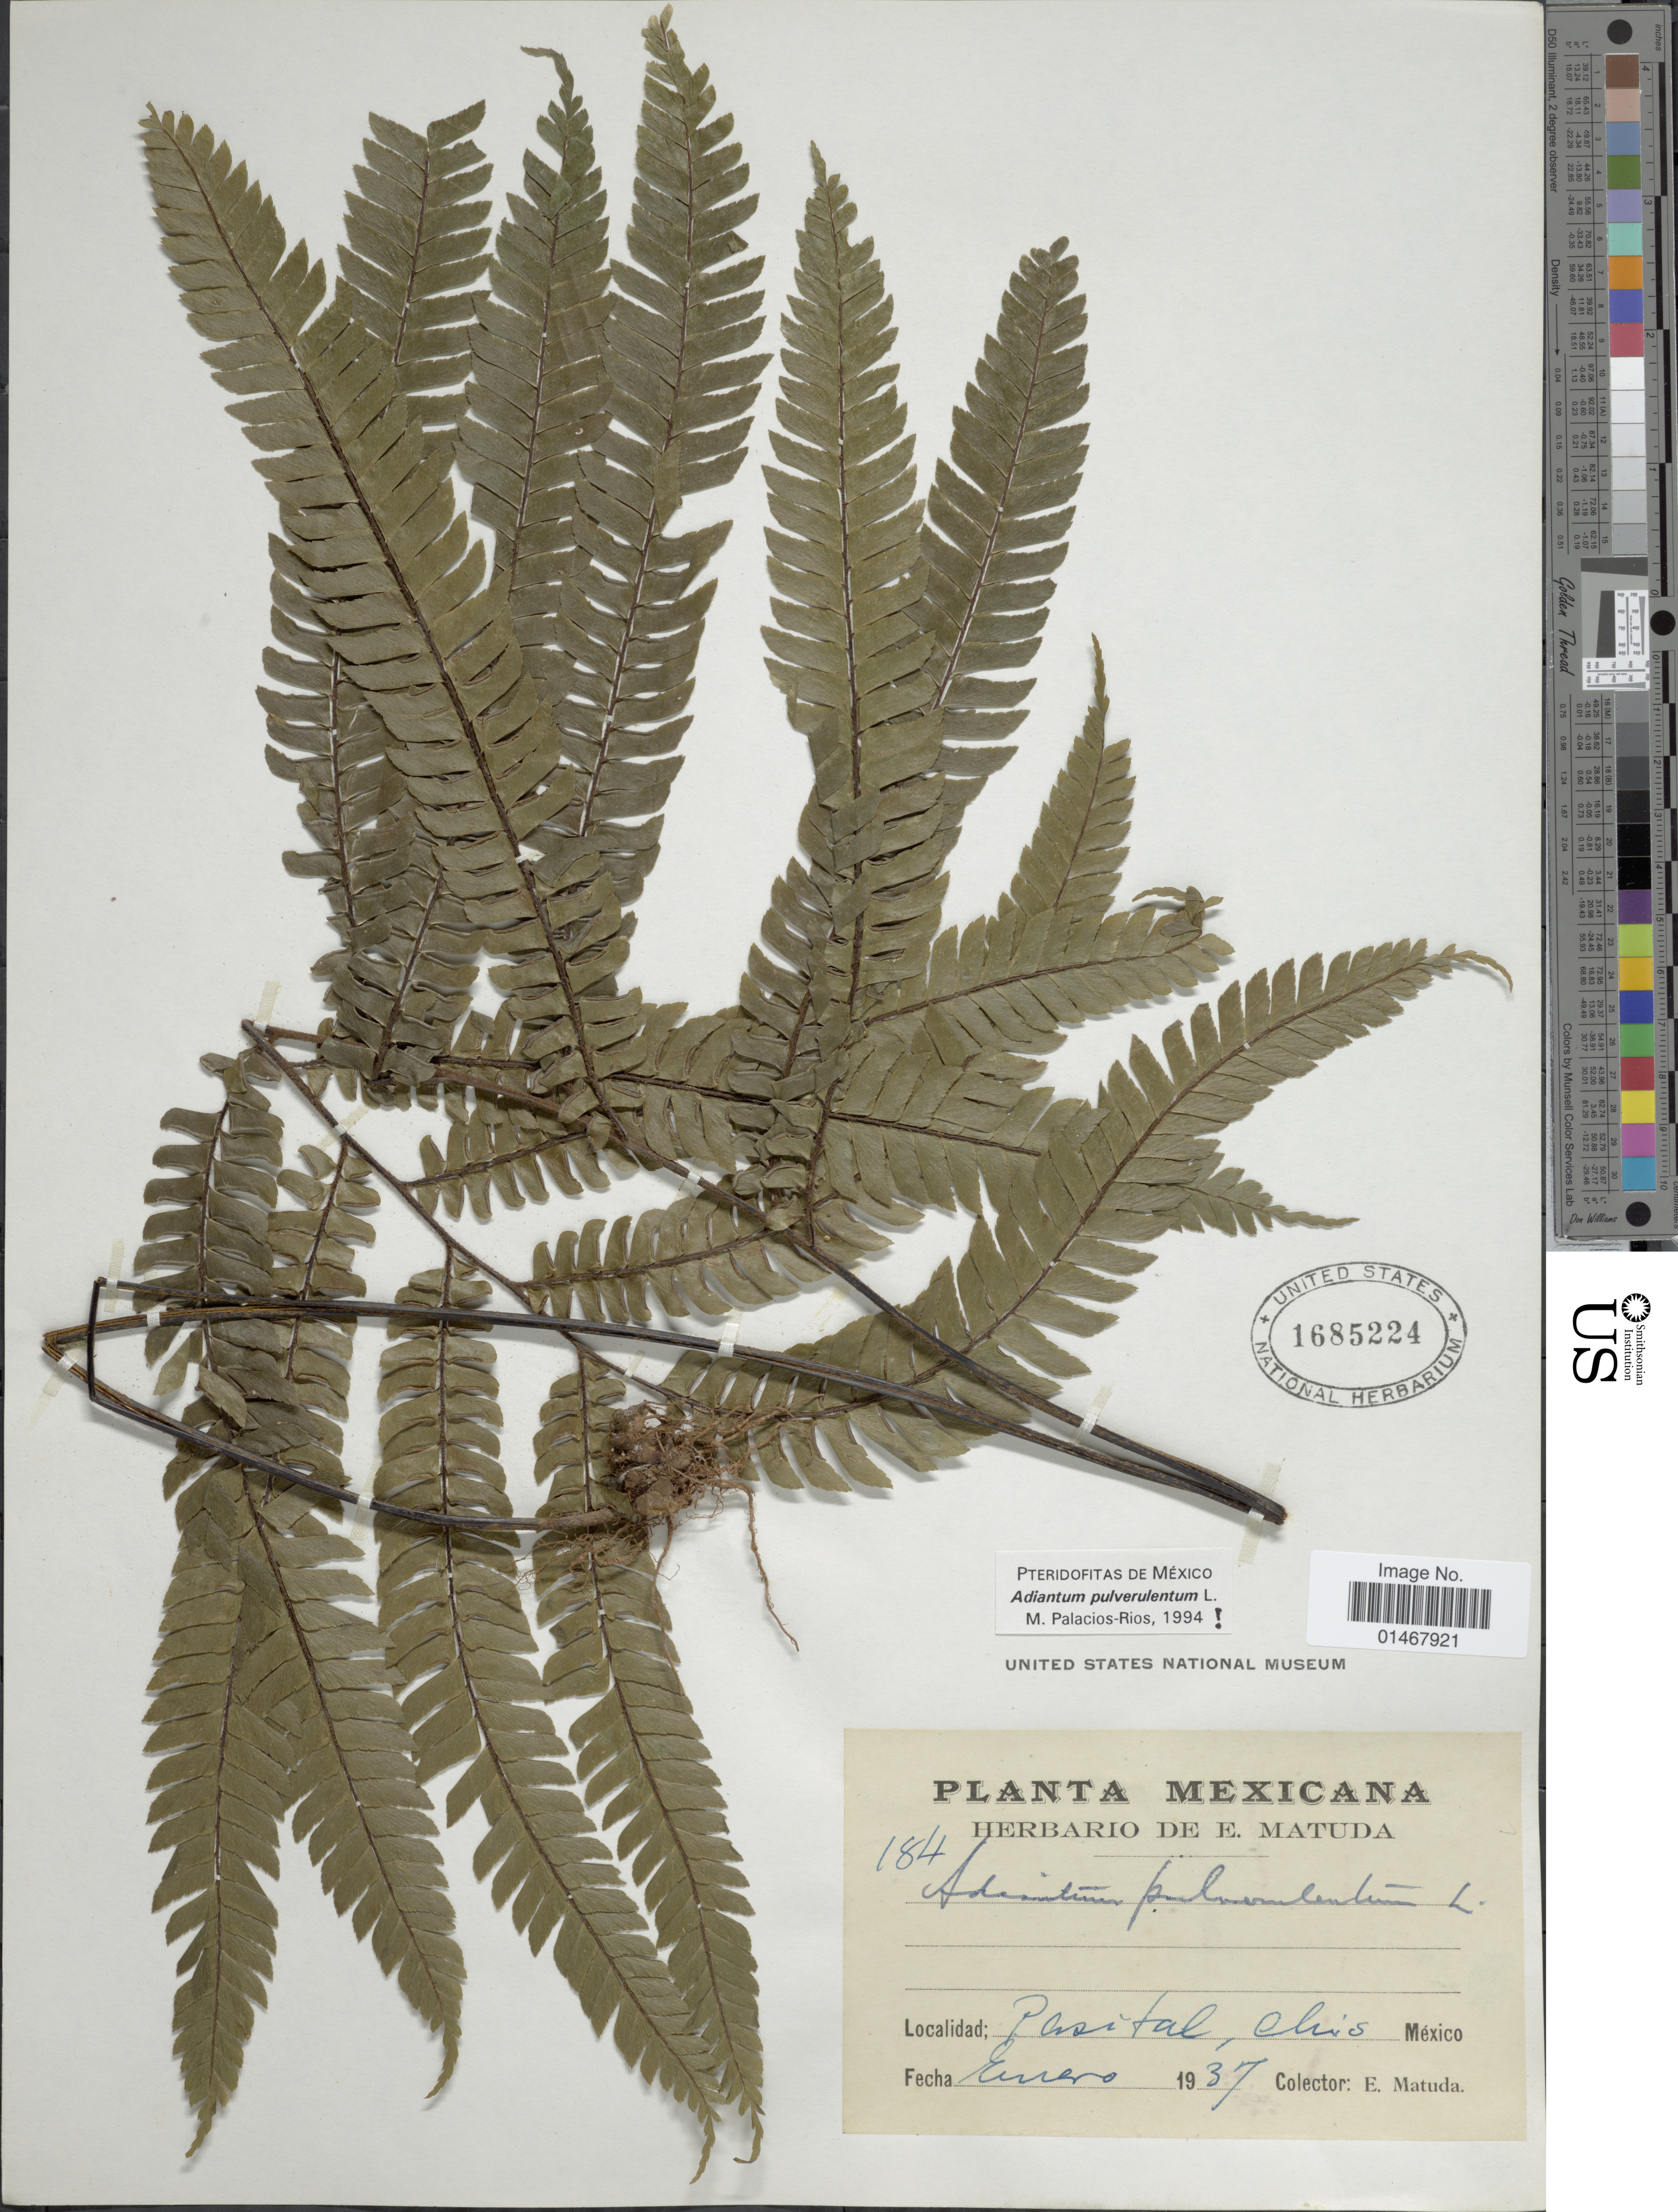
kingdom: Plantae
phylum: Tracheophyta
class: Polypodiopsida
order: Polypodiales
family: Pteridaceae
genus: Adiantum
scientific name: Adiantum pulverulentum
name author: L.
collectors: E. Matuda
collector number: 184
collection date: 1937-01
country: Mexico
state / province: Chiapas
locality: Pasital, Chias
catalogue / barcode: US 1685224